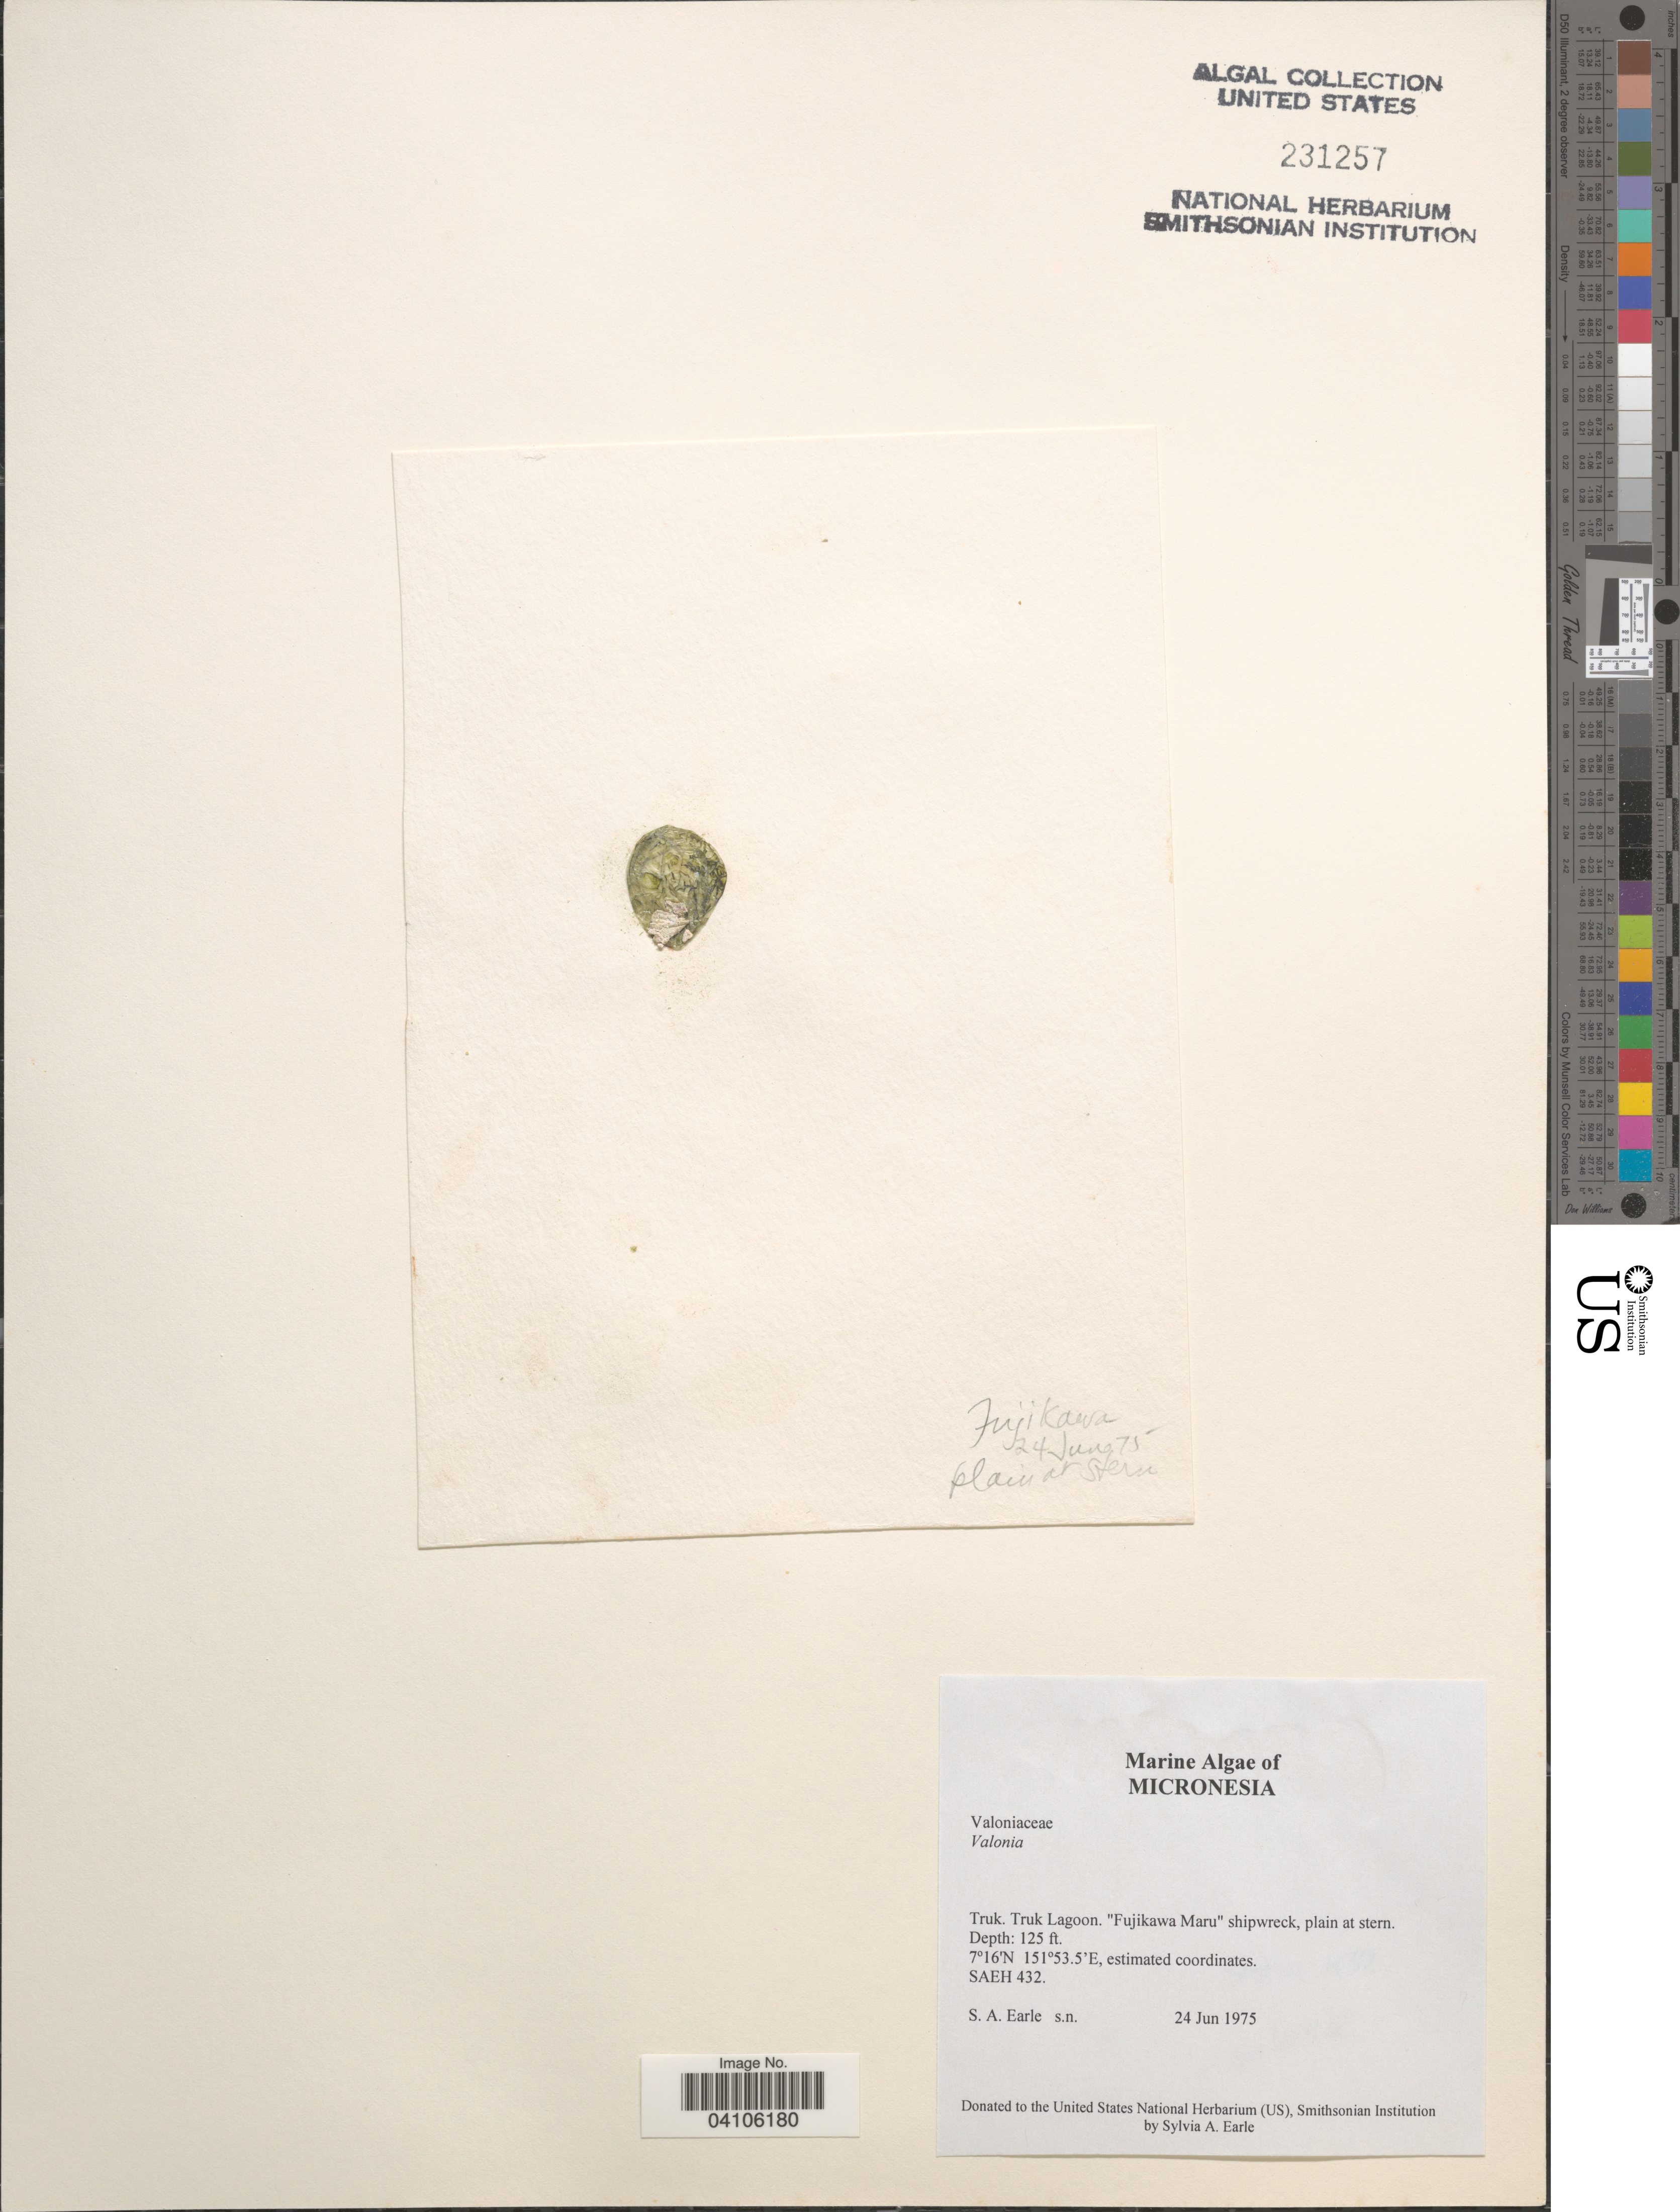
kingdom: Plantae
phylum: Chlorophyta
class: Ulvophyceae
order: Siphonocladales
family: Valoniaceae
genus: Valonia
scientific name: Valonia sp.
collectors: S. A. Earle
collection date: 1975-06-24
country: Micronesia, Federated States of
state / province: Truk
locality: Truk Lagoon. "Fujikawa Maru" shipwreck, plain at stern. SAEH 432.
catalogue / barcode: US 231257